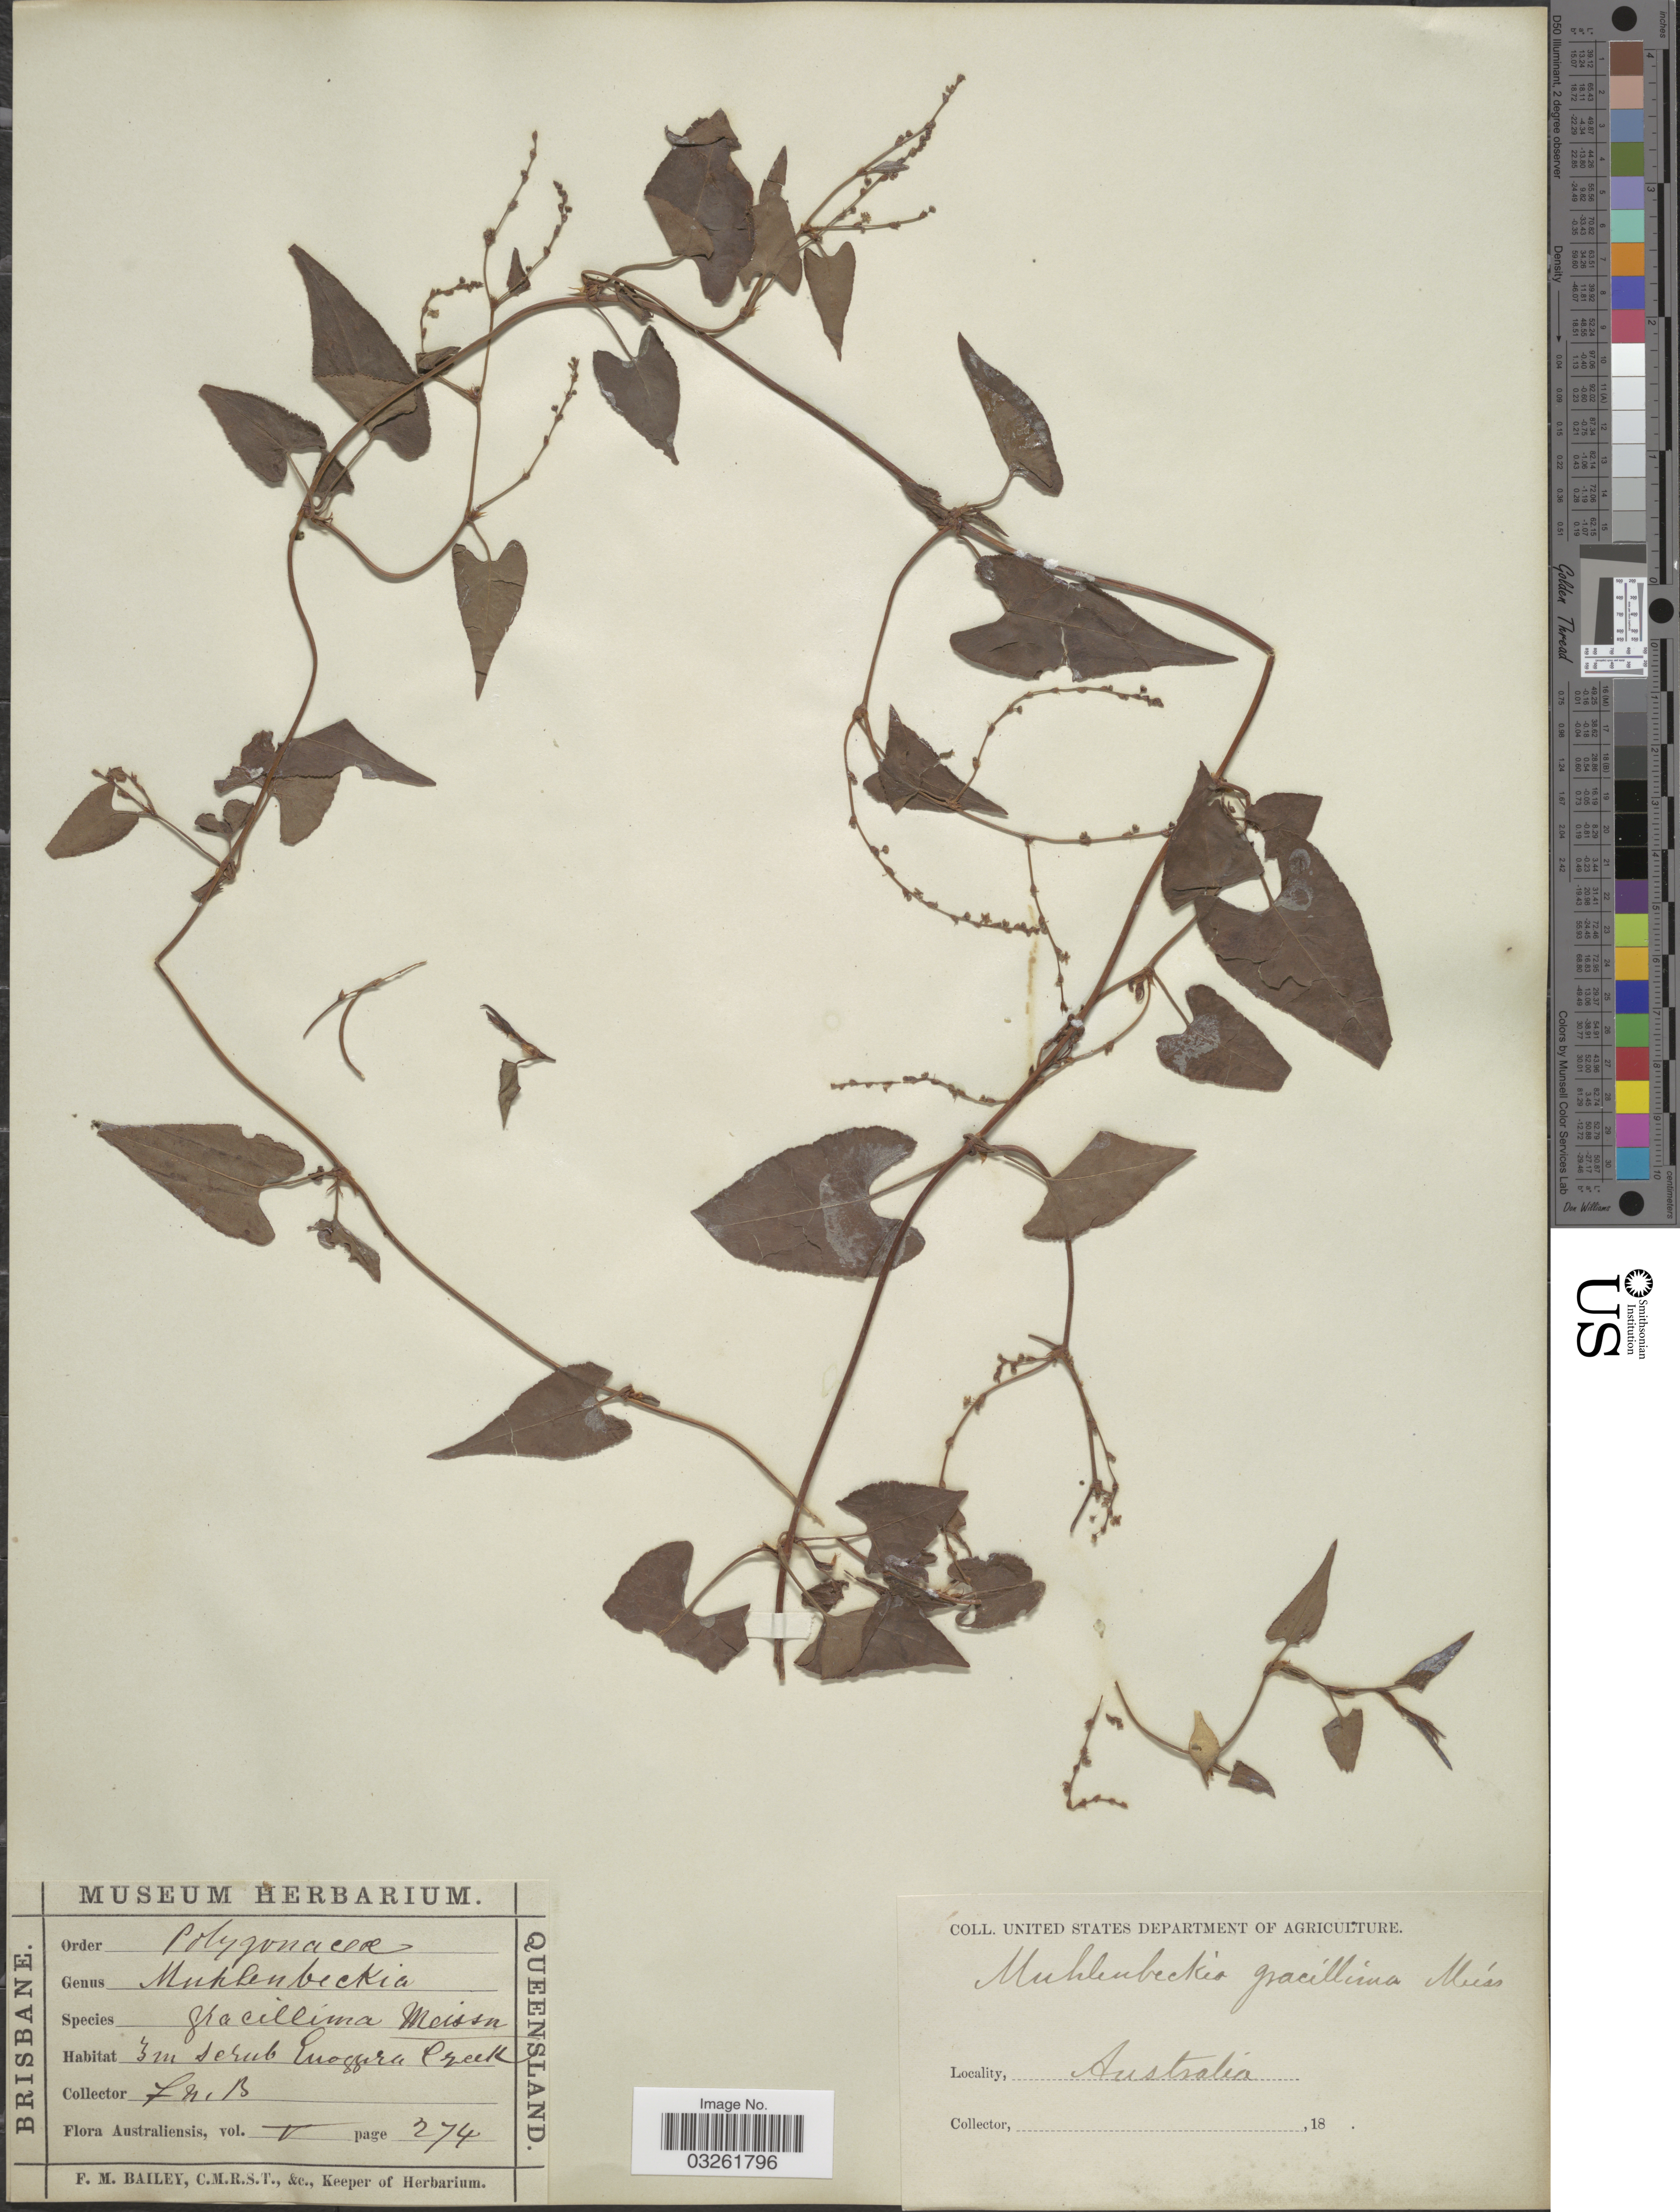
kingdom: Plantae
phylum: Tracheophyta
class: Magnoliopsida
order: Caryophyllales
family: Polygonaceae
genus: Muehlenbeckia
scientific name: Muehlenbeckia gracillima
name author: Meisn.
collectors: F. M. Bailey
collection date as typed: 18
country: Australia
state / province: Queensland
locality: Enoggera Creek.